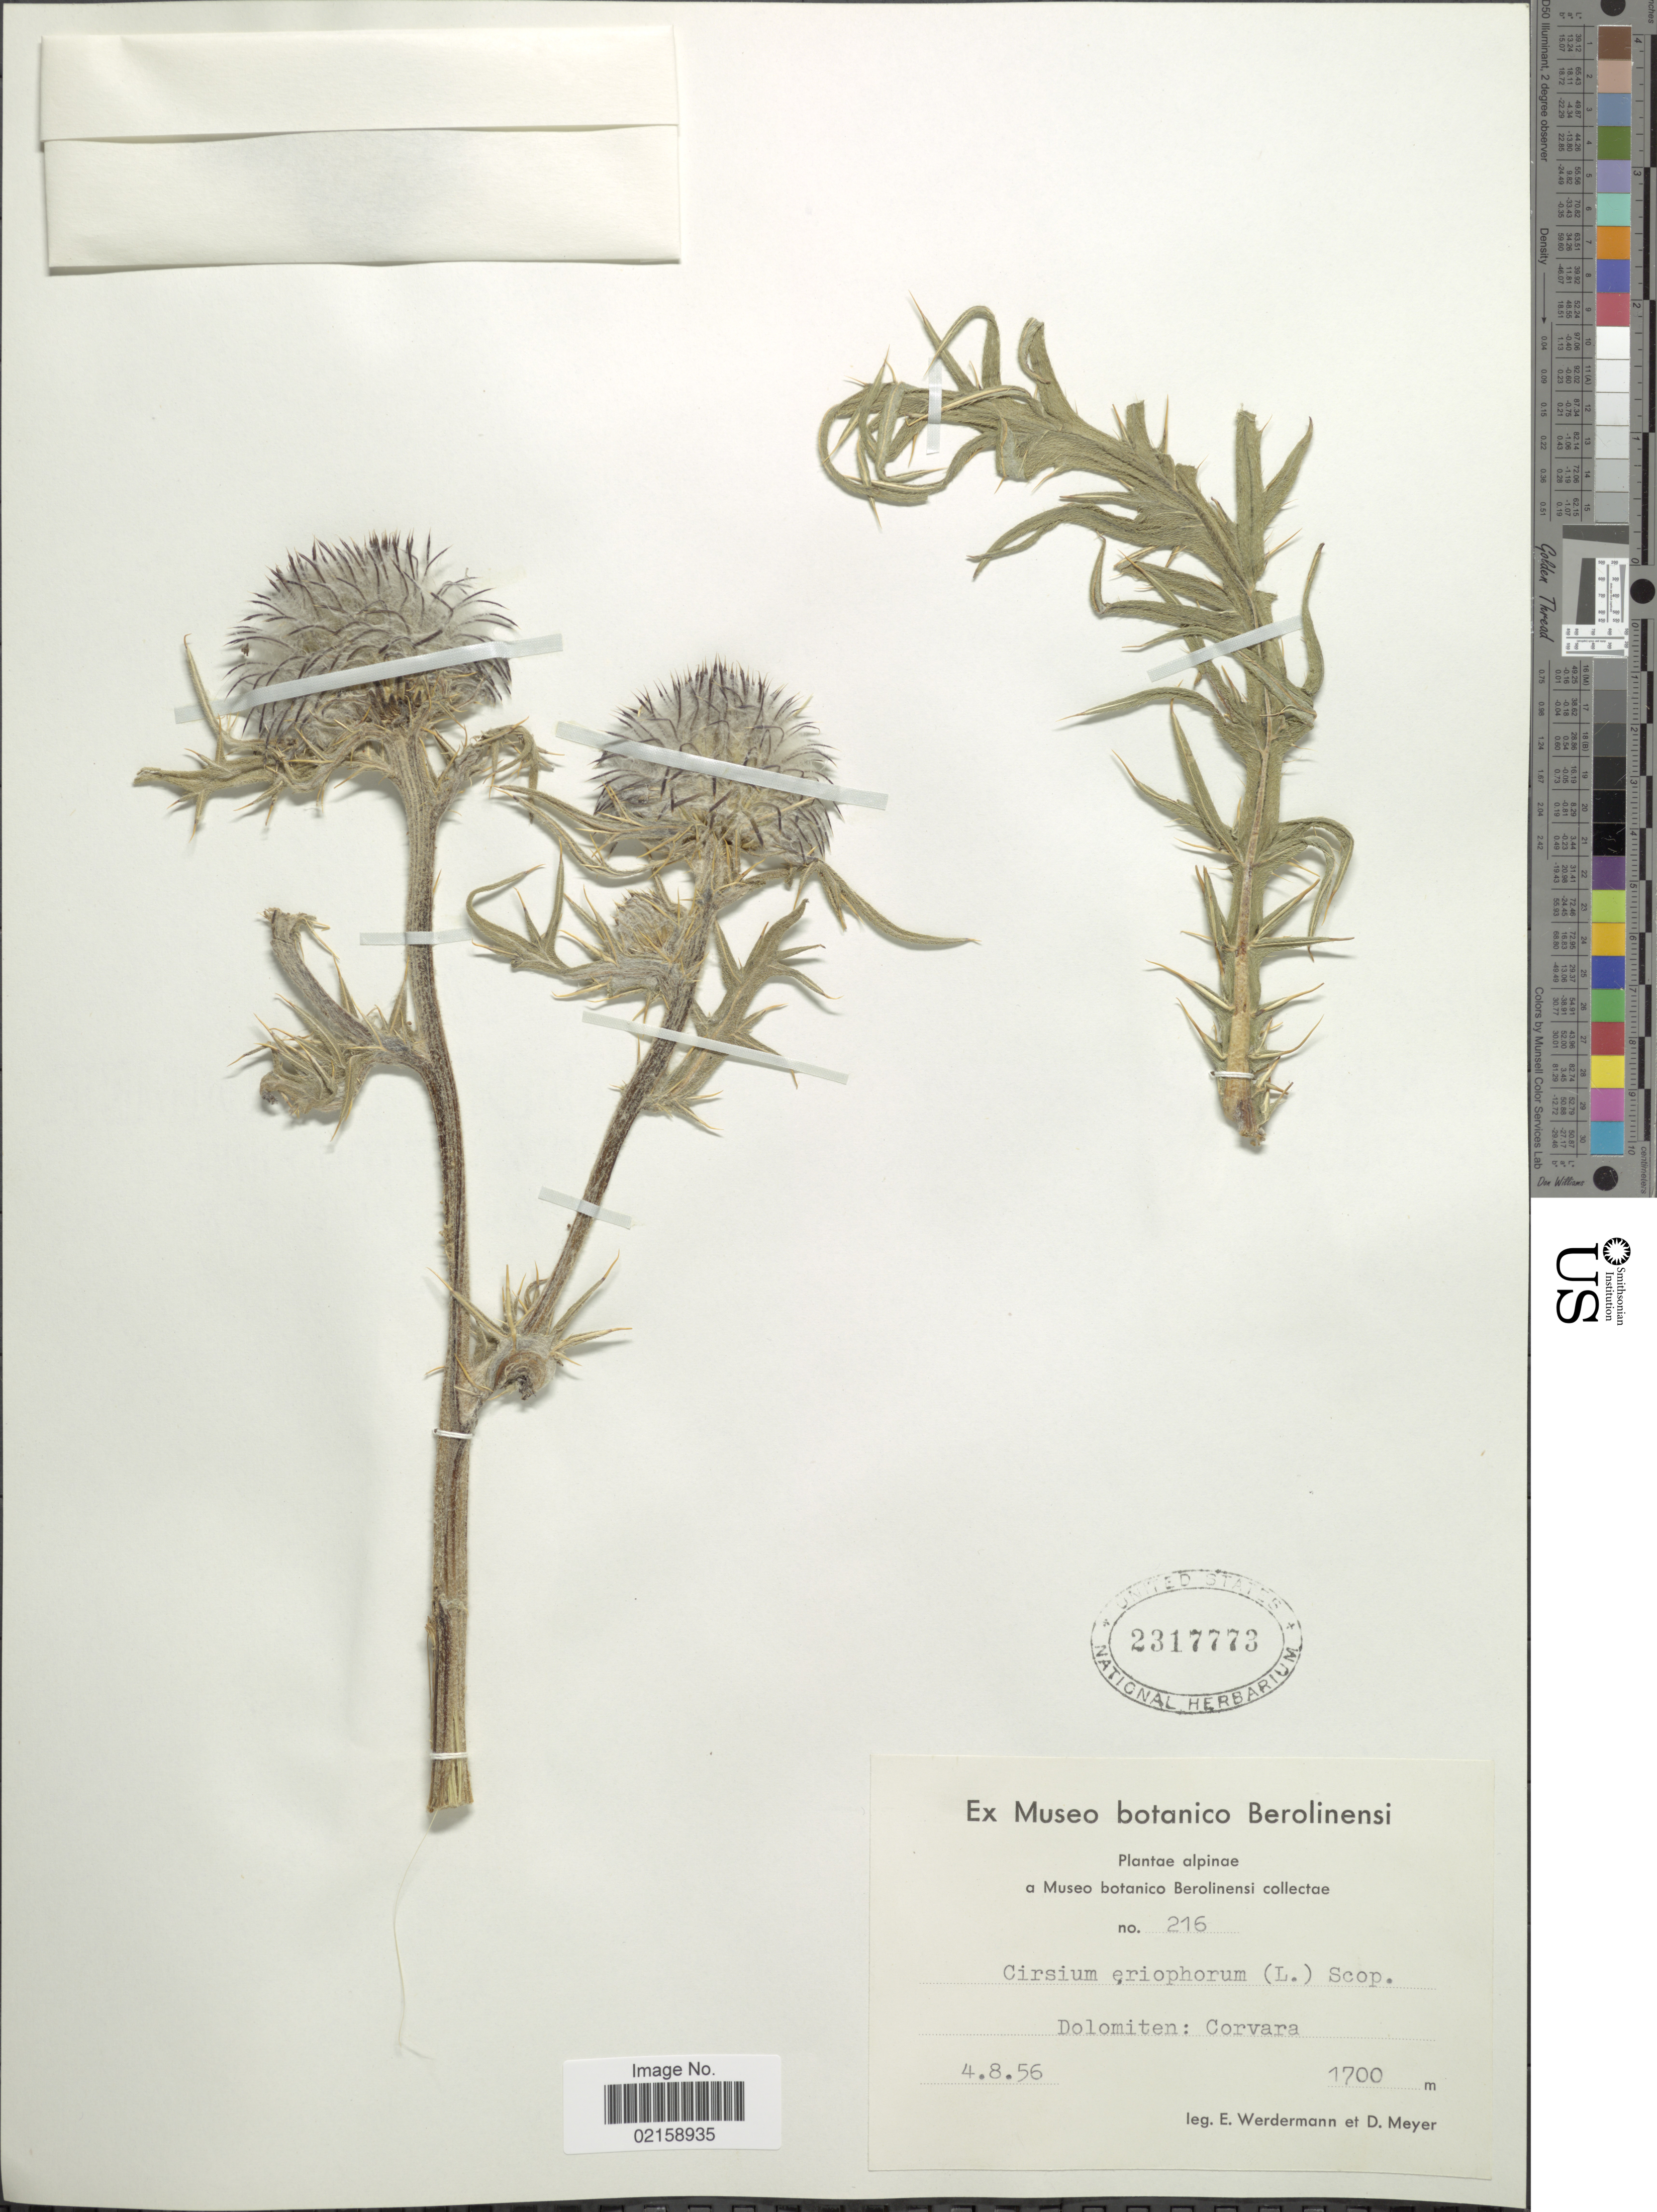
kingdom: Plantae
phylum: Tracheophyta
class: Magnoliopsida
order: Asterales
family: Asteraceae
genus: Cirsium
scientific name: Cirsium eriophorum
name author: (L.) Scop.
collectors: E. Werdermann & D. Meyer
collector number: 216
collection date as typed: Transcribed d/m/y: 4/8/56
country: Italy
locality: Dolomiten: Corvara.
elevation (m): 1700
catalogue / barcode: US 2317773